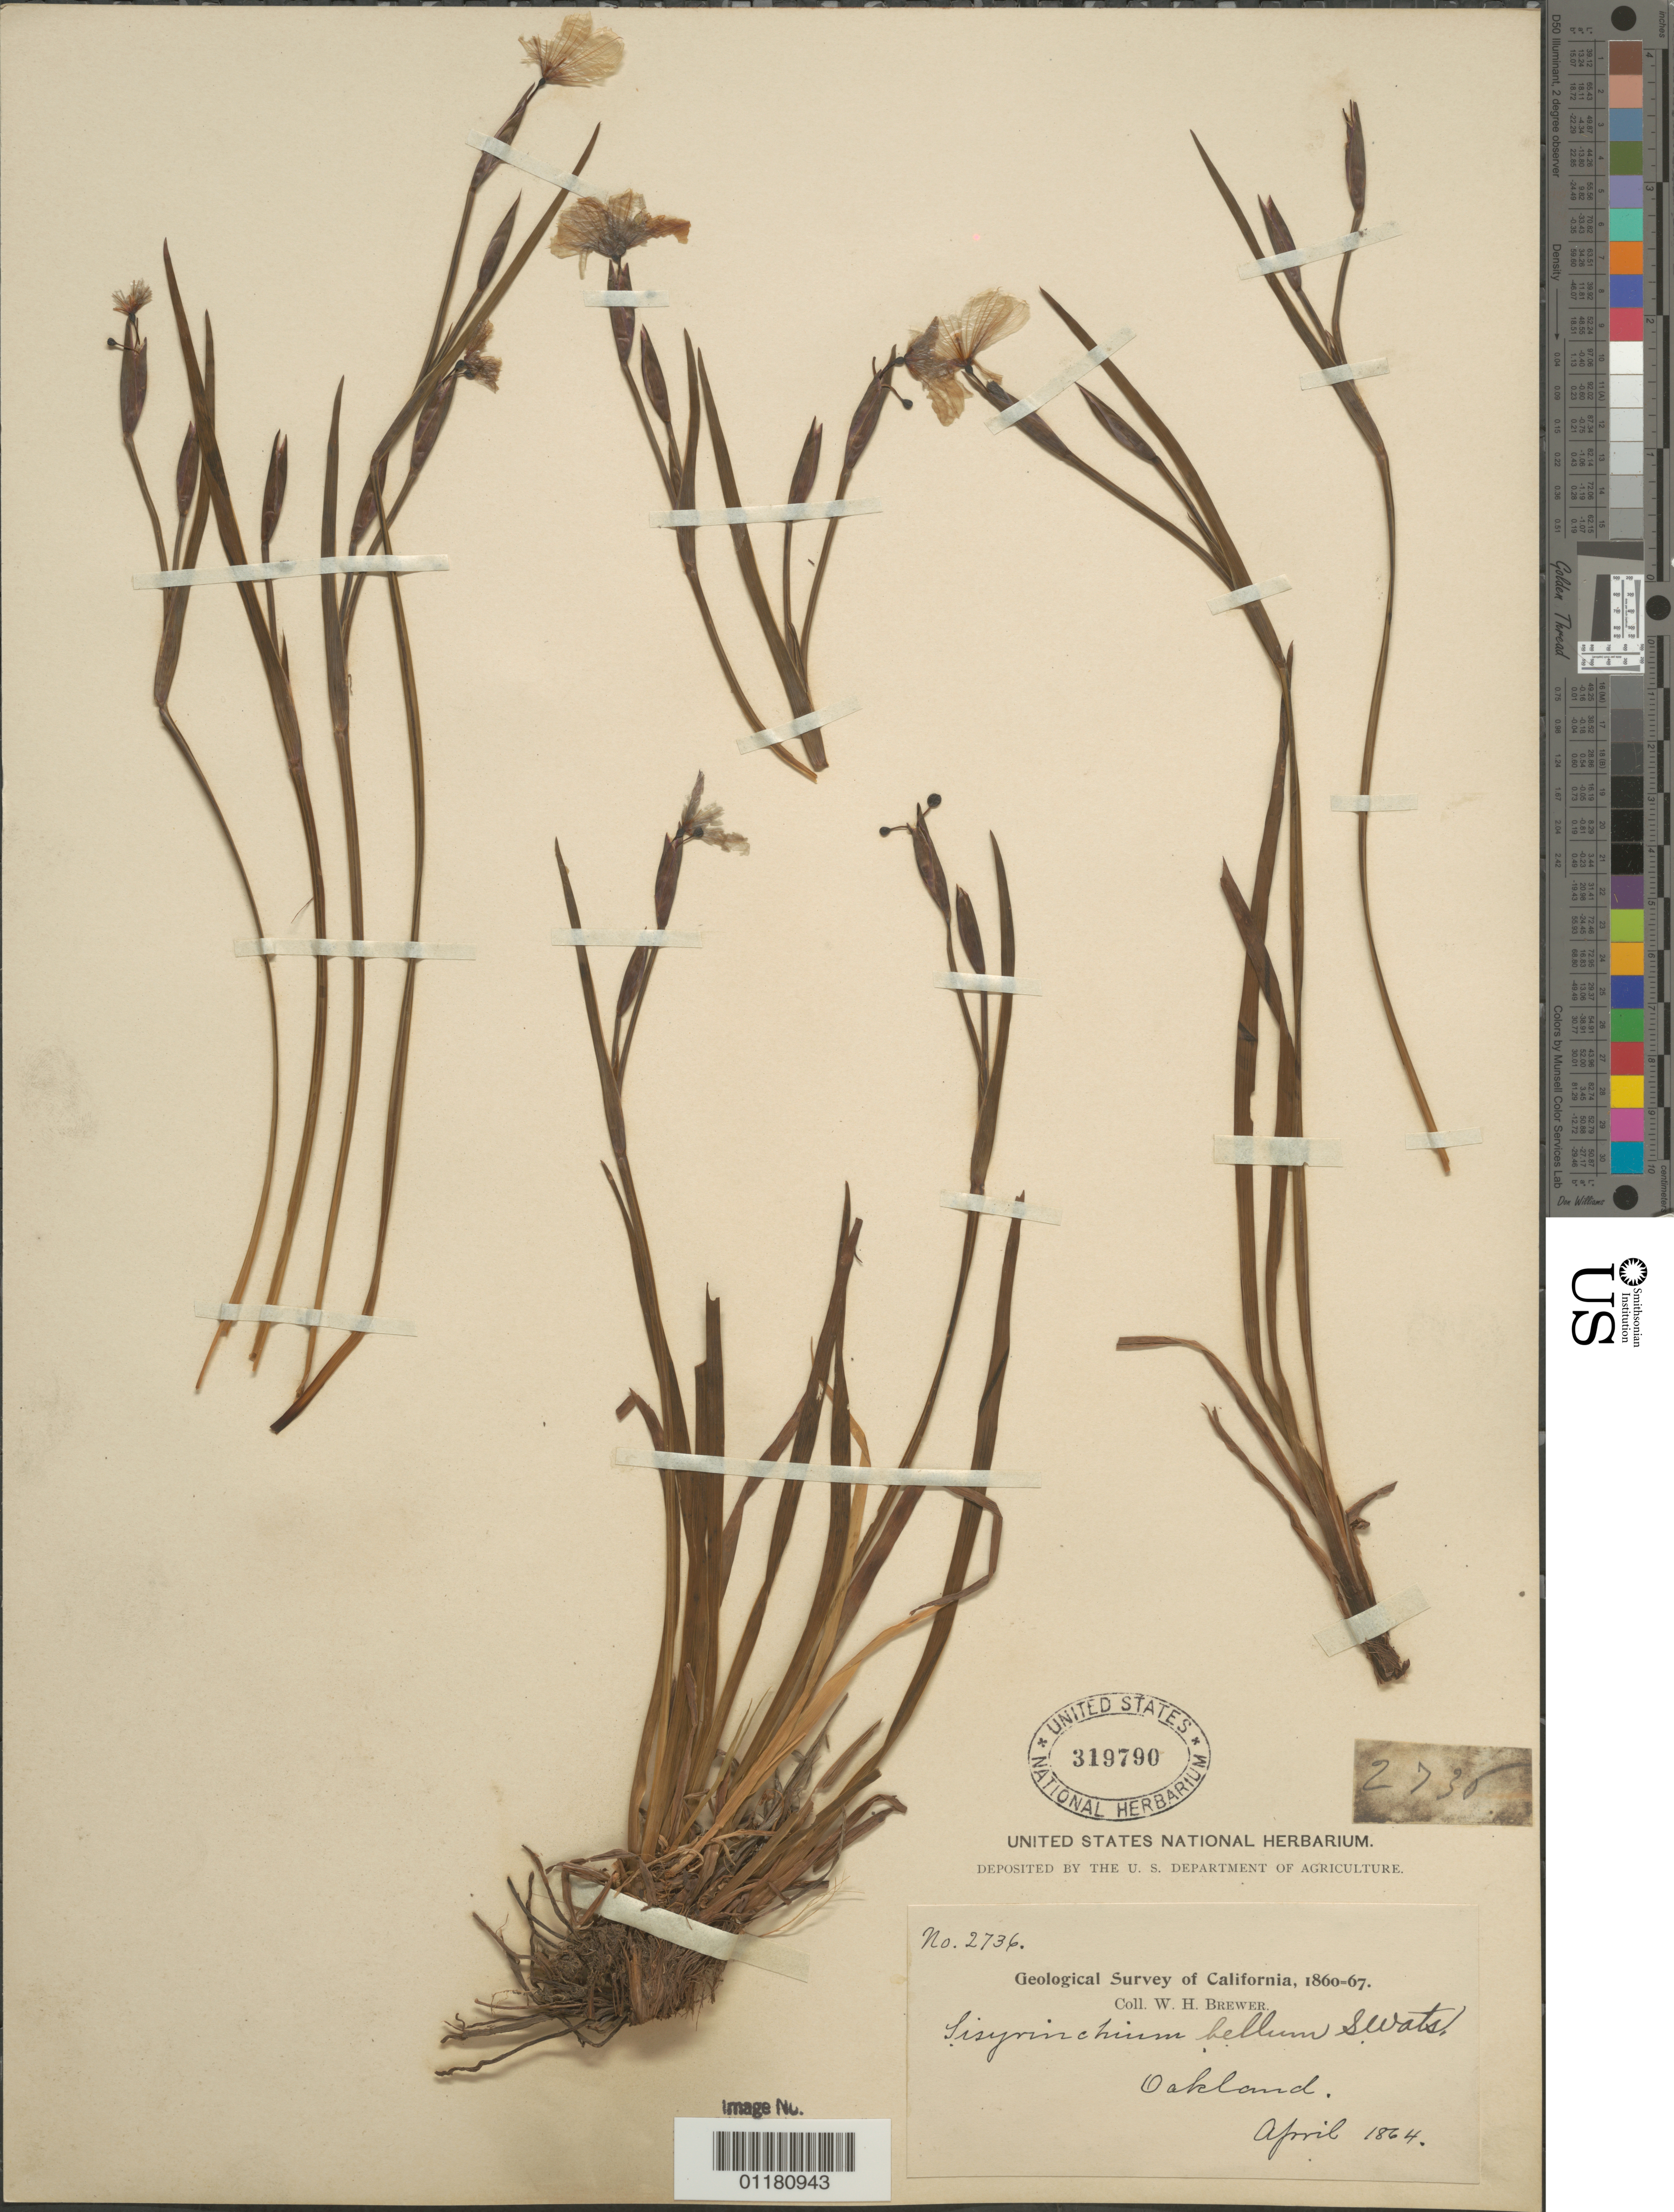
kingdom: Plantae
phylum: Tracheophyta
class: Liliopsida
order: Asparagales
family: Iridaceae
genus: Sisyrinchium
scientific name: Sisyrinchium bellum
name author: S. Watson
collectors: W. H. Brewer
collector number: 2736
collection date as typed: Apr 1860 to -- Apr 1867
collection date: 1860-04/1867-04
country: United States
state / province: California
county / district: Alameda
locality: Oakland.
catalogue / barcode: US 319790